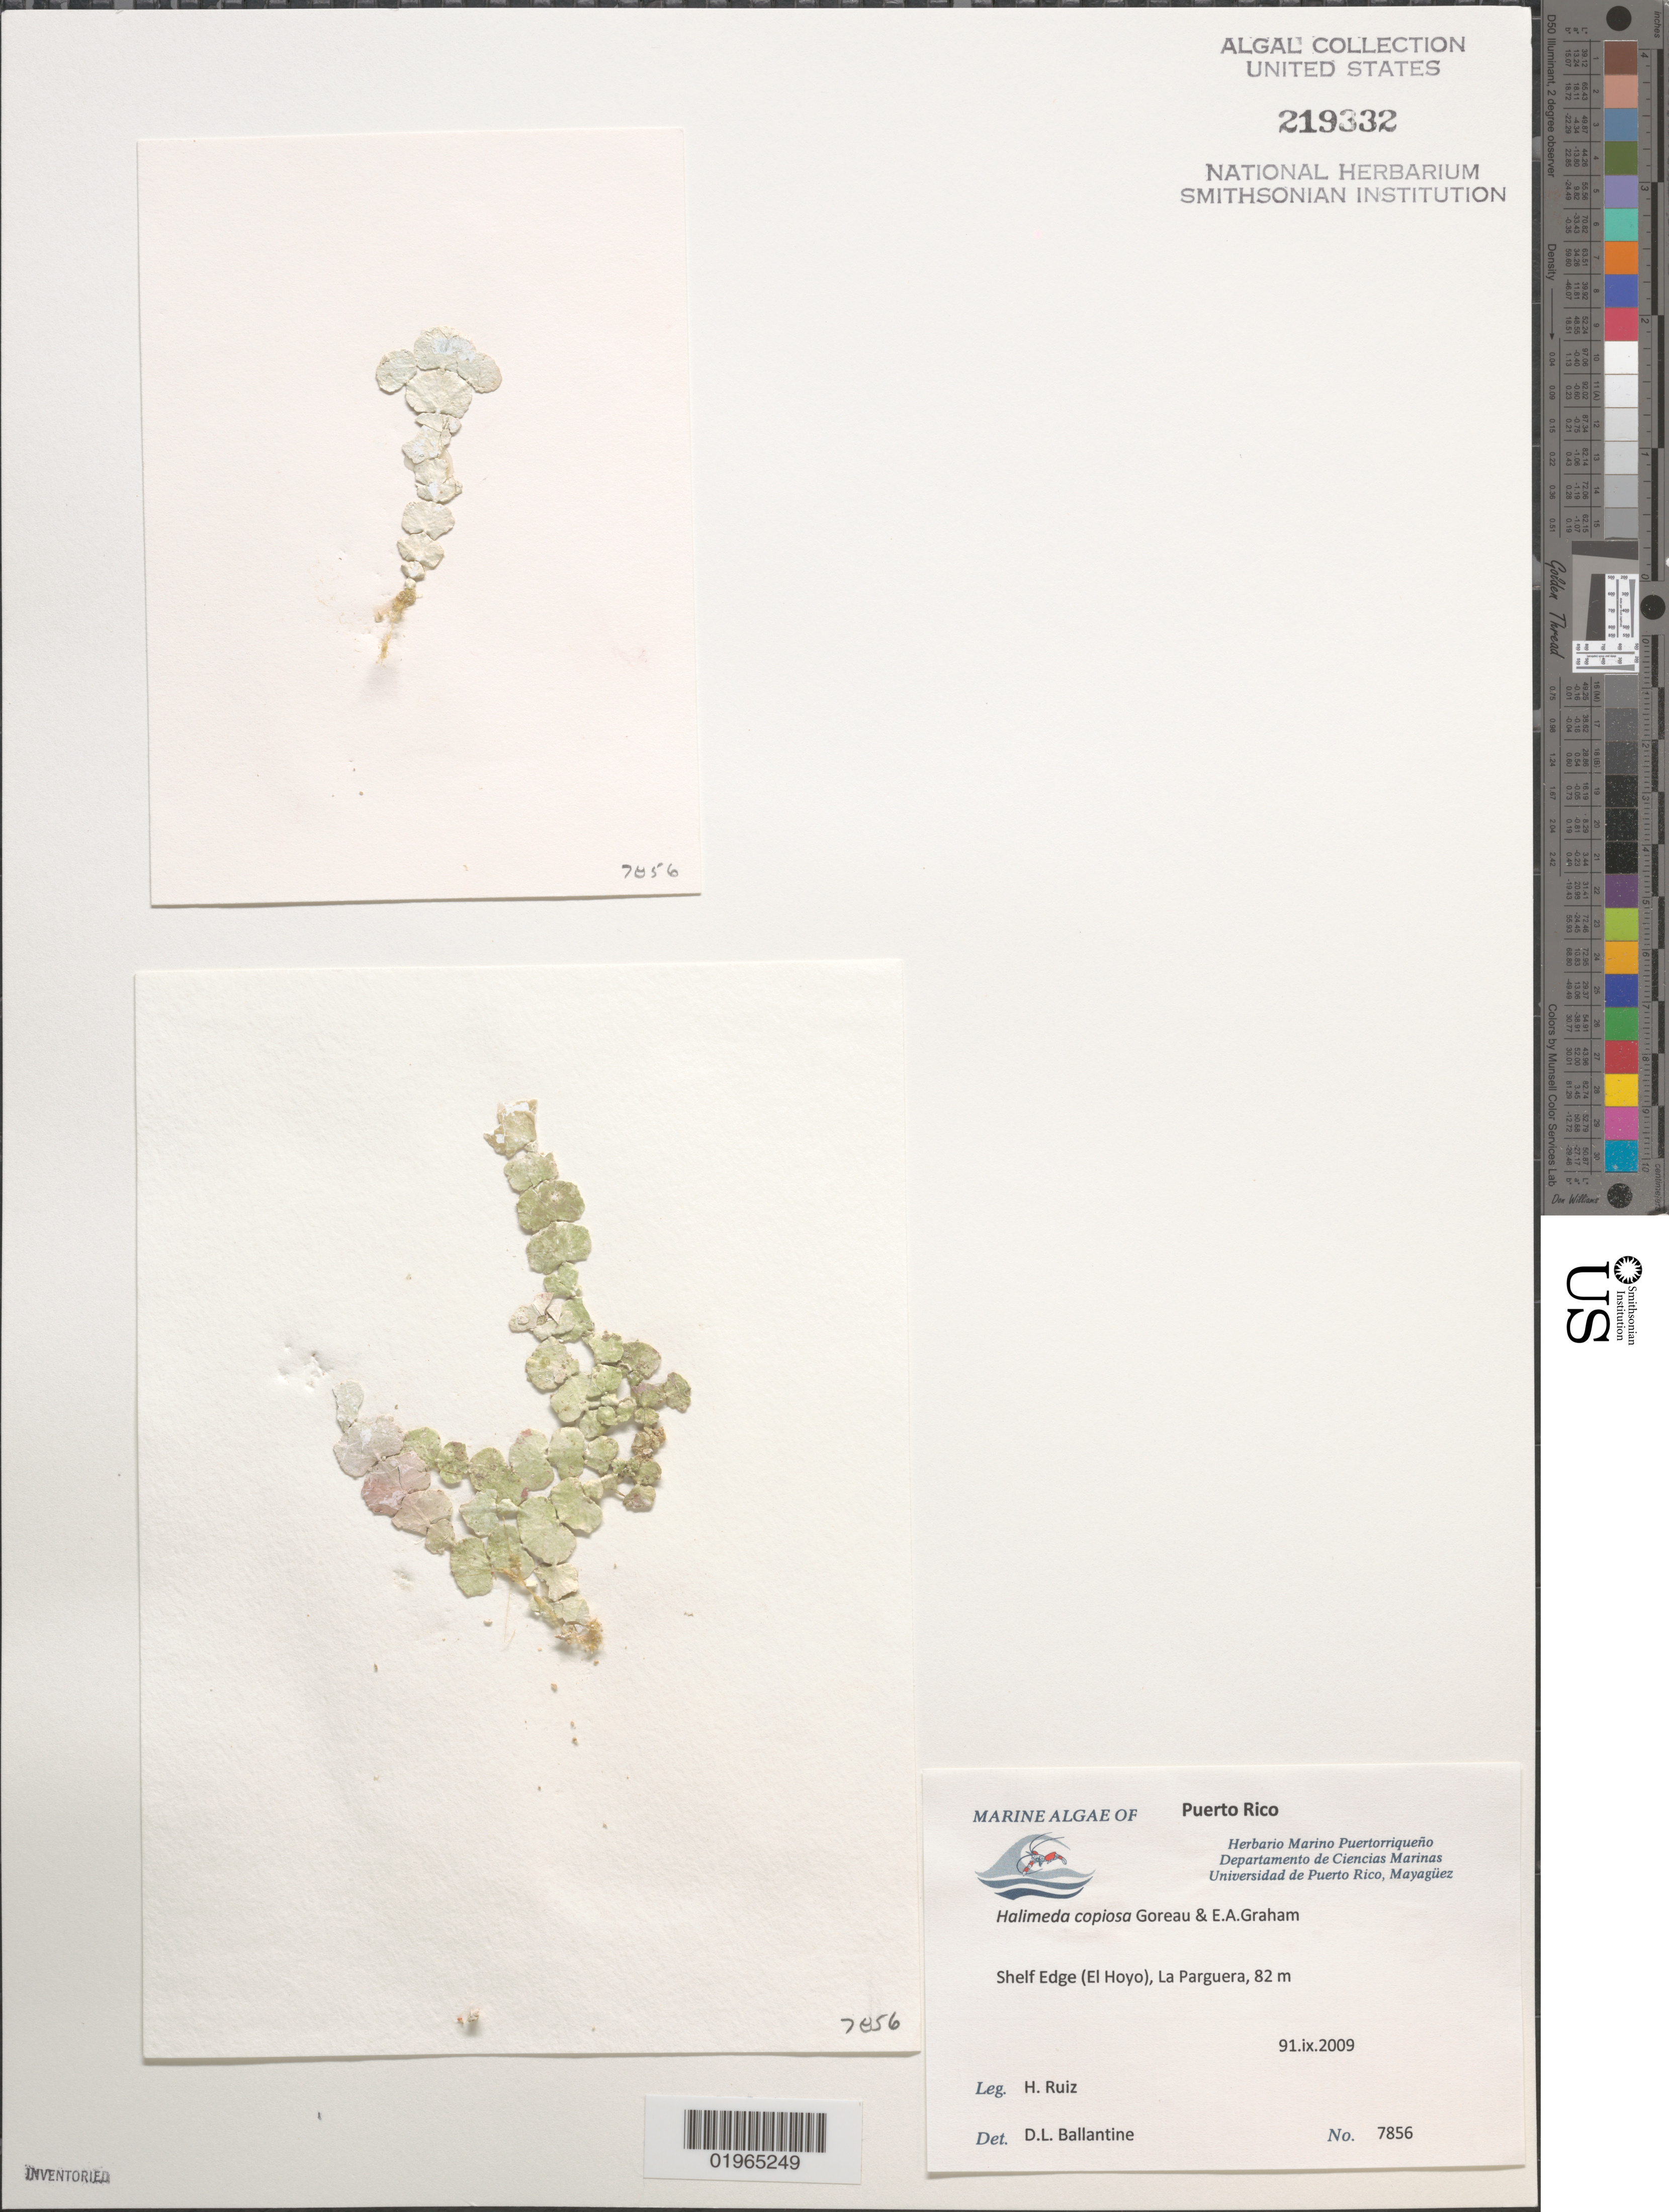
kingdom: Plantae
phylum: Chlorophyta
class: Ulvophyceae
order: Bryopsidales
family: Halimedaceae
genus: Halimeda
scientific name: Halimeda copiosa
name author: Goreau & E.A. Graham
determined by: Ballantine, D. L.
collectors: H. Ruiz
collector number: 7856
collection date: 2009-09-19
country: Puerto Rico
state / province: Lajas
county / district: La Parguera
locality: Shelf Edge (El Hoyo)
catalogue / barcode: US 219332